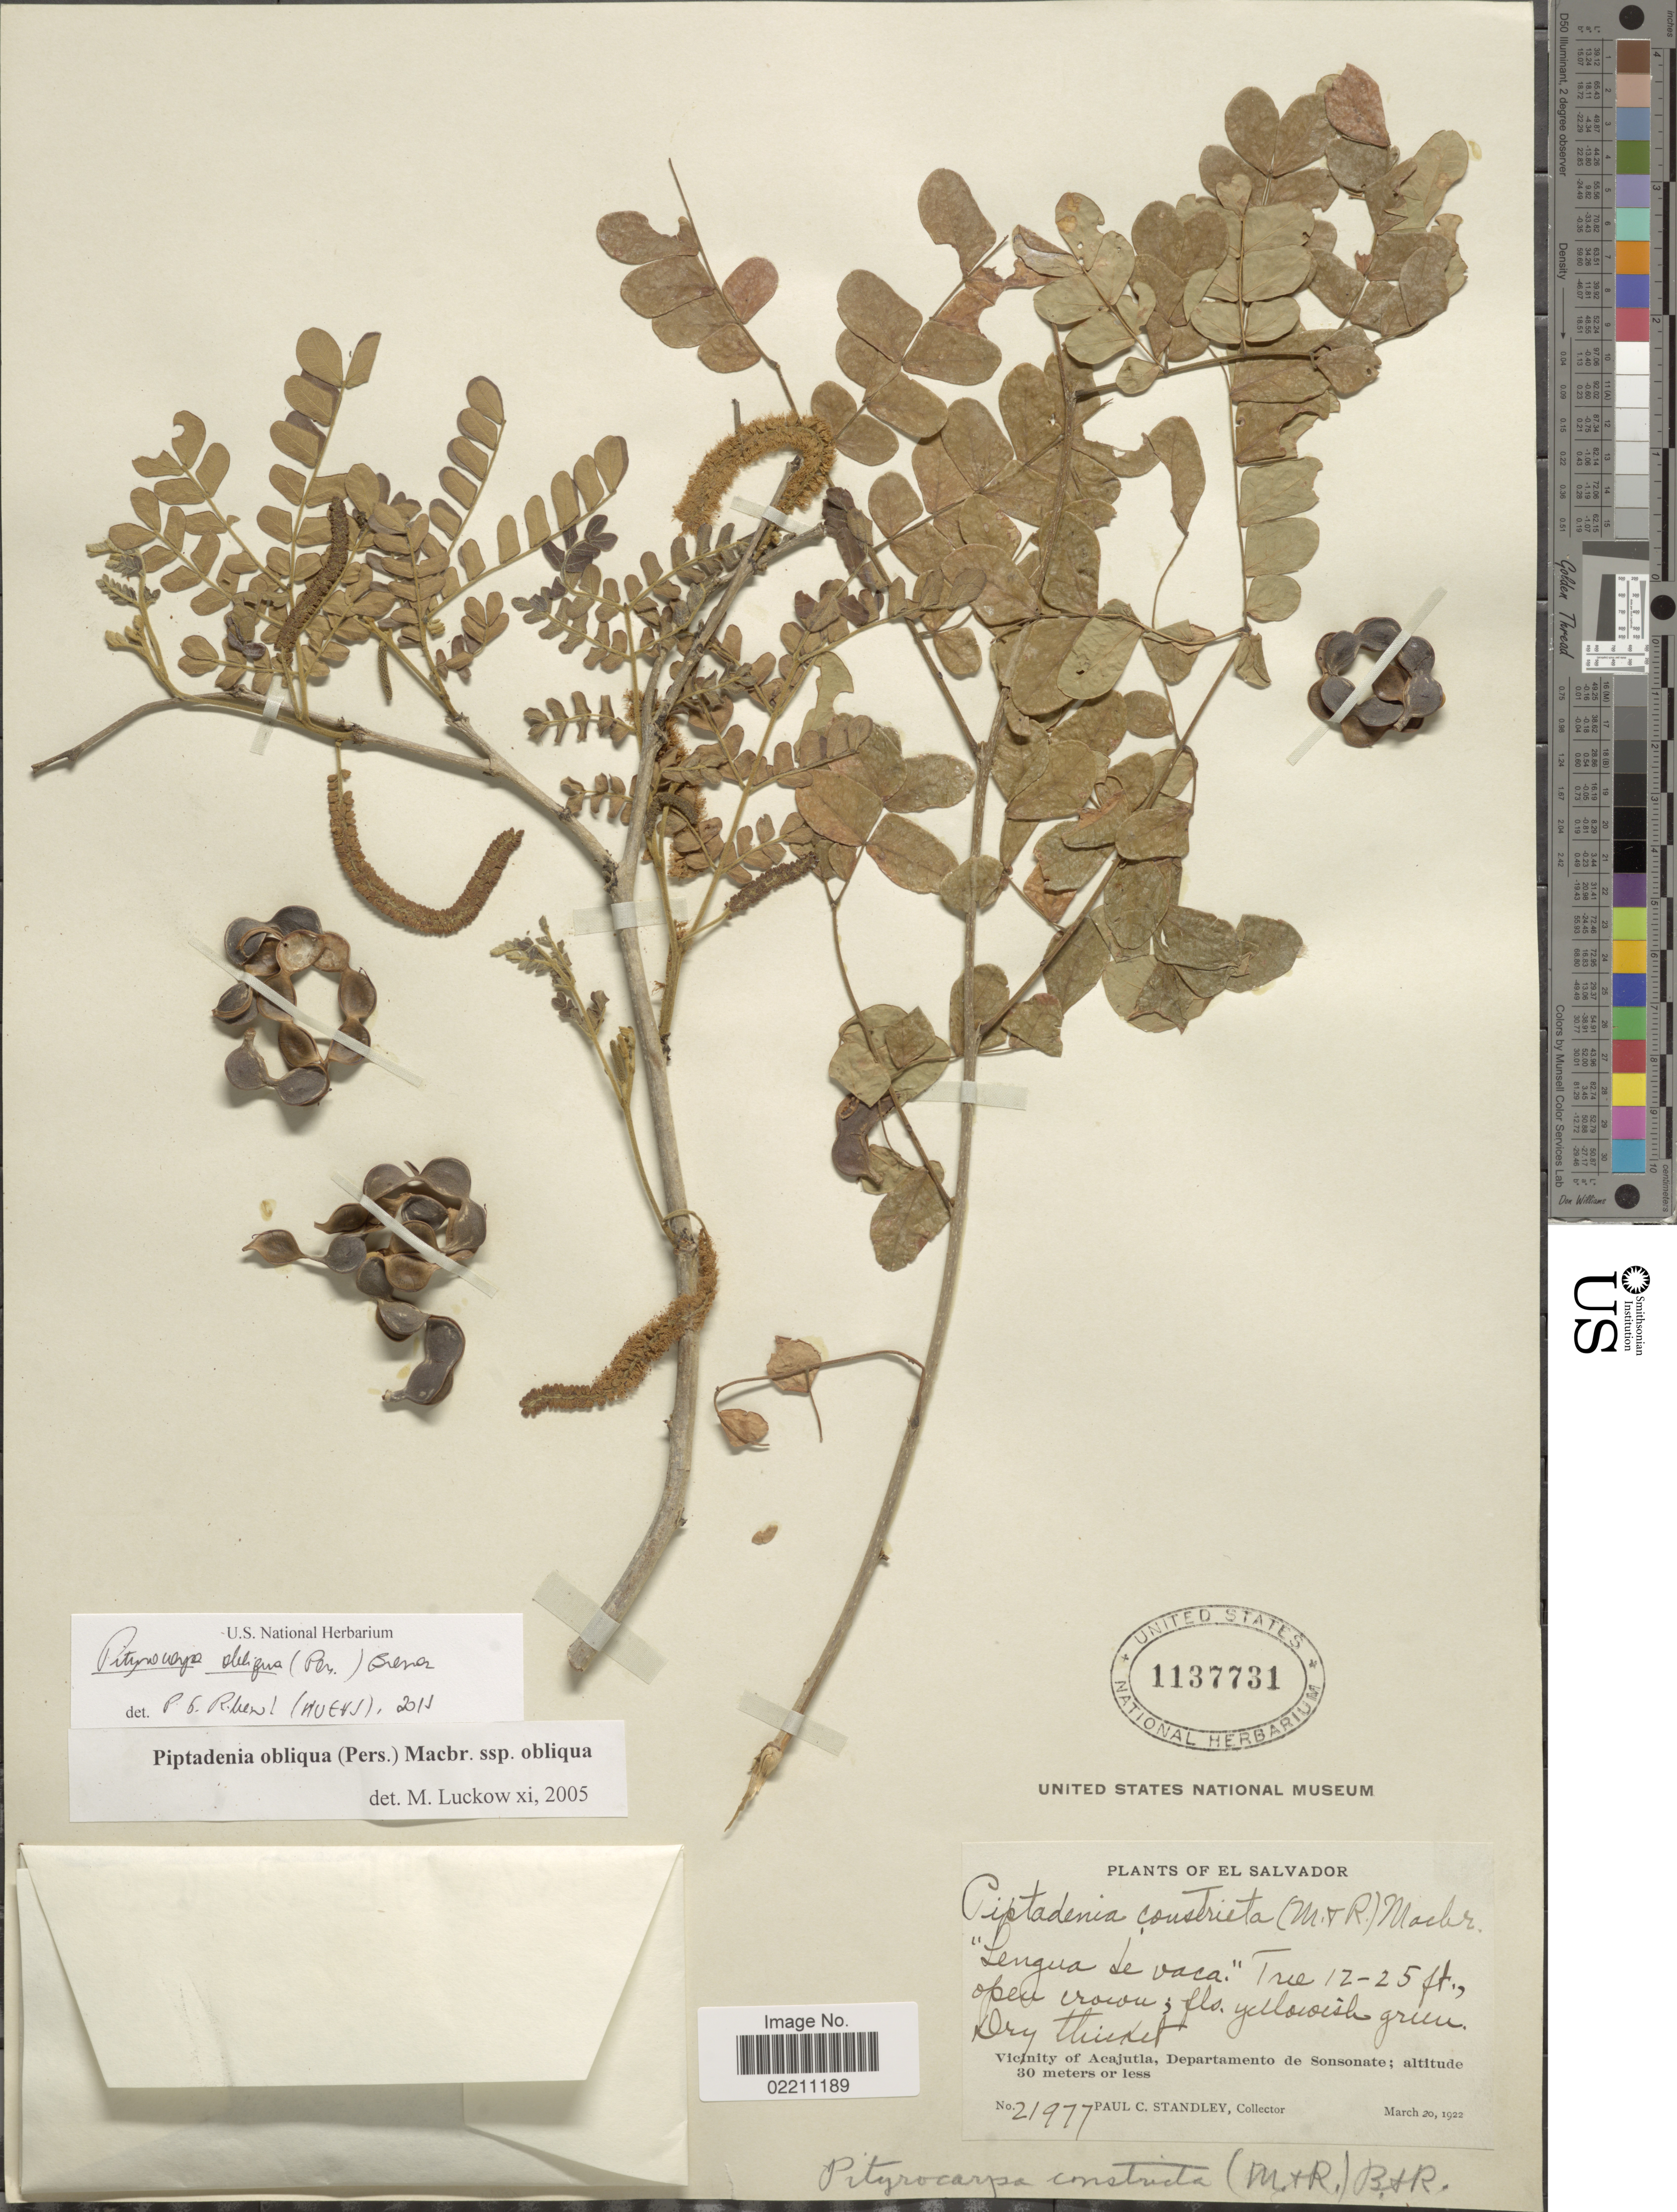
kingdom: Plantae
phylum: Tracheophyta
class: Magnoliopsida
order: Fabales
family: Fabaceae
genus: Pityrocarpa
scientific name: Pityrocarpa obliqua subsp. obliqua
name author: (Pers.) Brenan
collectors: P. C. Standley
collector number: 21977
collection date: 1922-03-20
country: El Salvador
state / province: Sonsonate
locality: Vicinity of Acajutla, Departamento de Sonsonate.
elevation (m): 30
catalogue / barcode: US 1137731